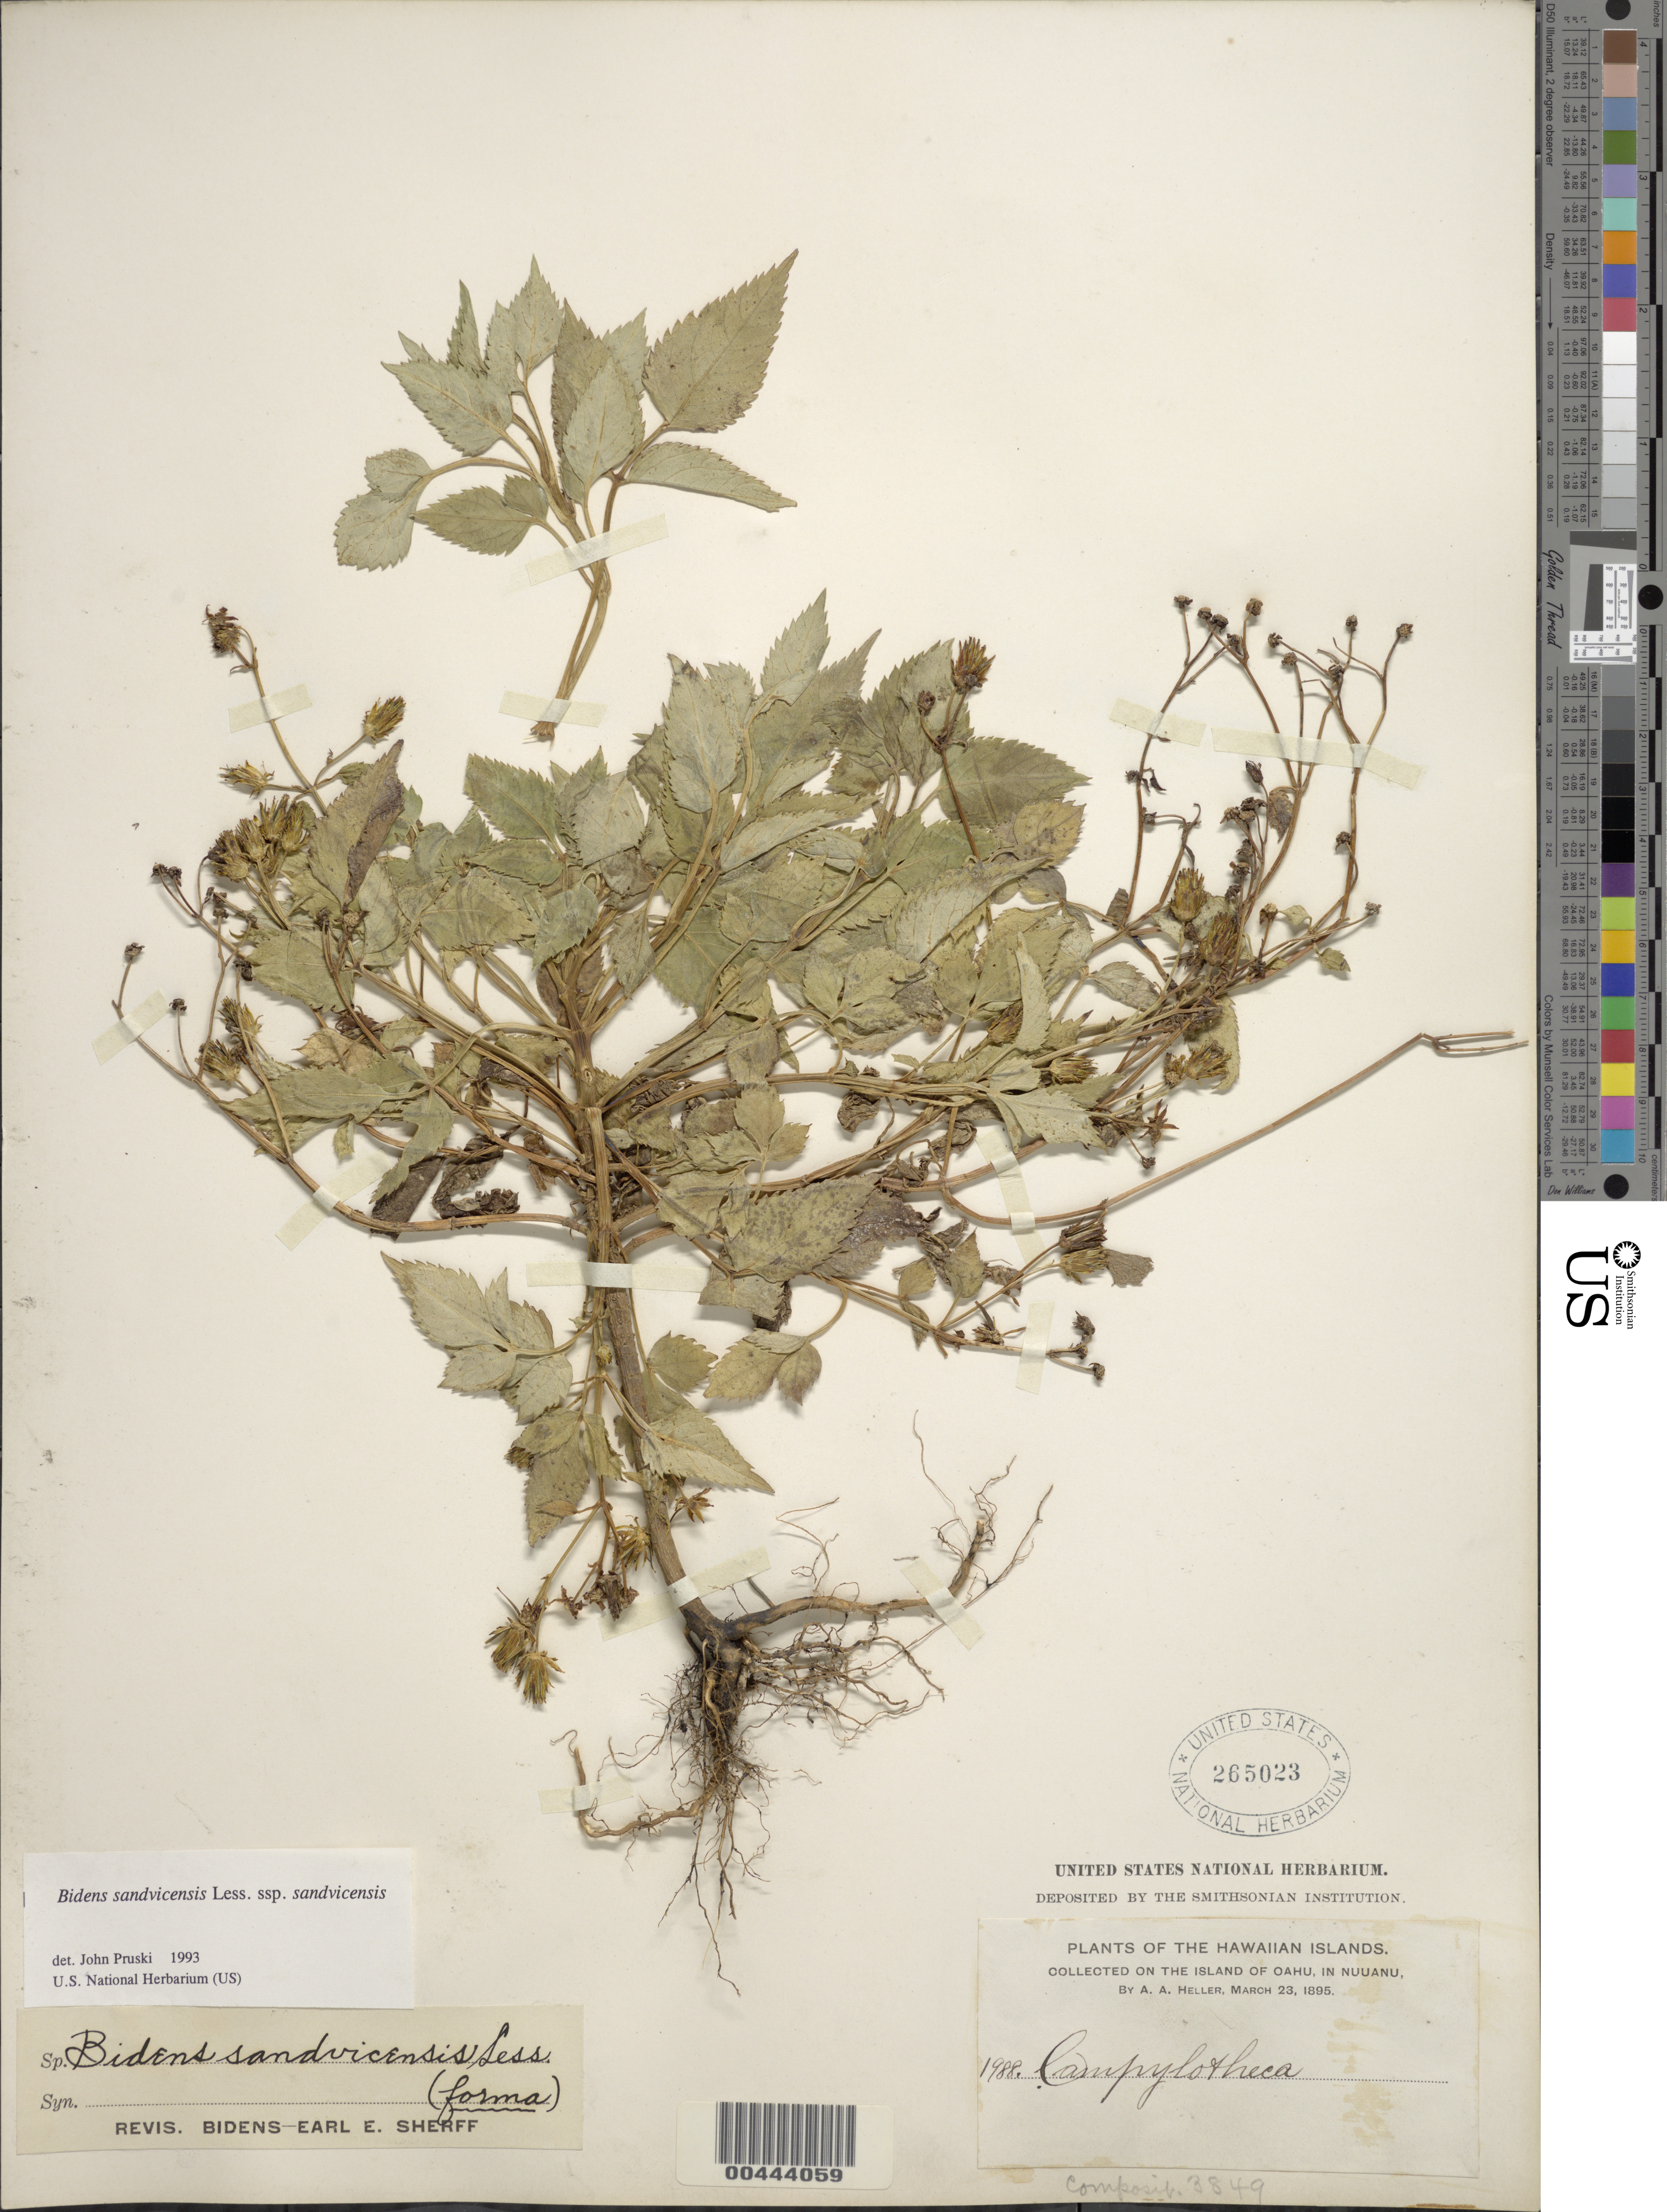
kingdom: Plantae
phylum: Tracheophyta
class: Magnoliopsida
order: Asterales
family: Asteraceae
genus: Bidens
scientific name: Bidens sandvicensis subsp. sandvicensis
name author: Less.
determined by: Pruski, J. F.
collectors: A. A. Heller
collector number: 1988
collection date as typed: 23 Mar 1895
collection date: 1895-03-23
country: United States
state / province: Hawaii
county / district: Honolulu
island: Oahu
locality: In Nuuanu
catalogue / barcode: US 265023